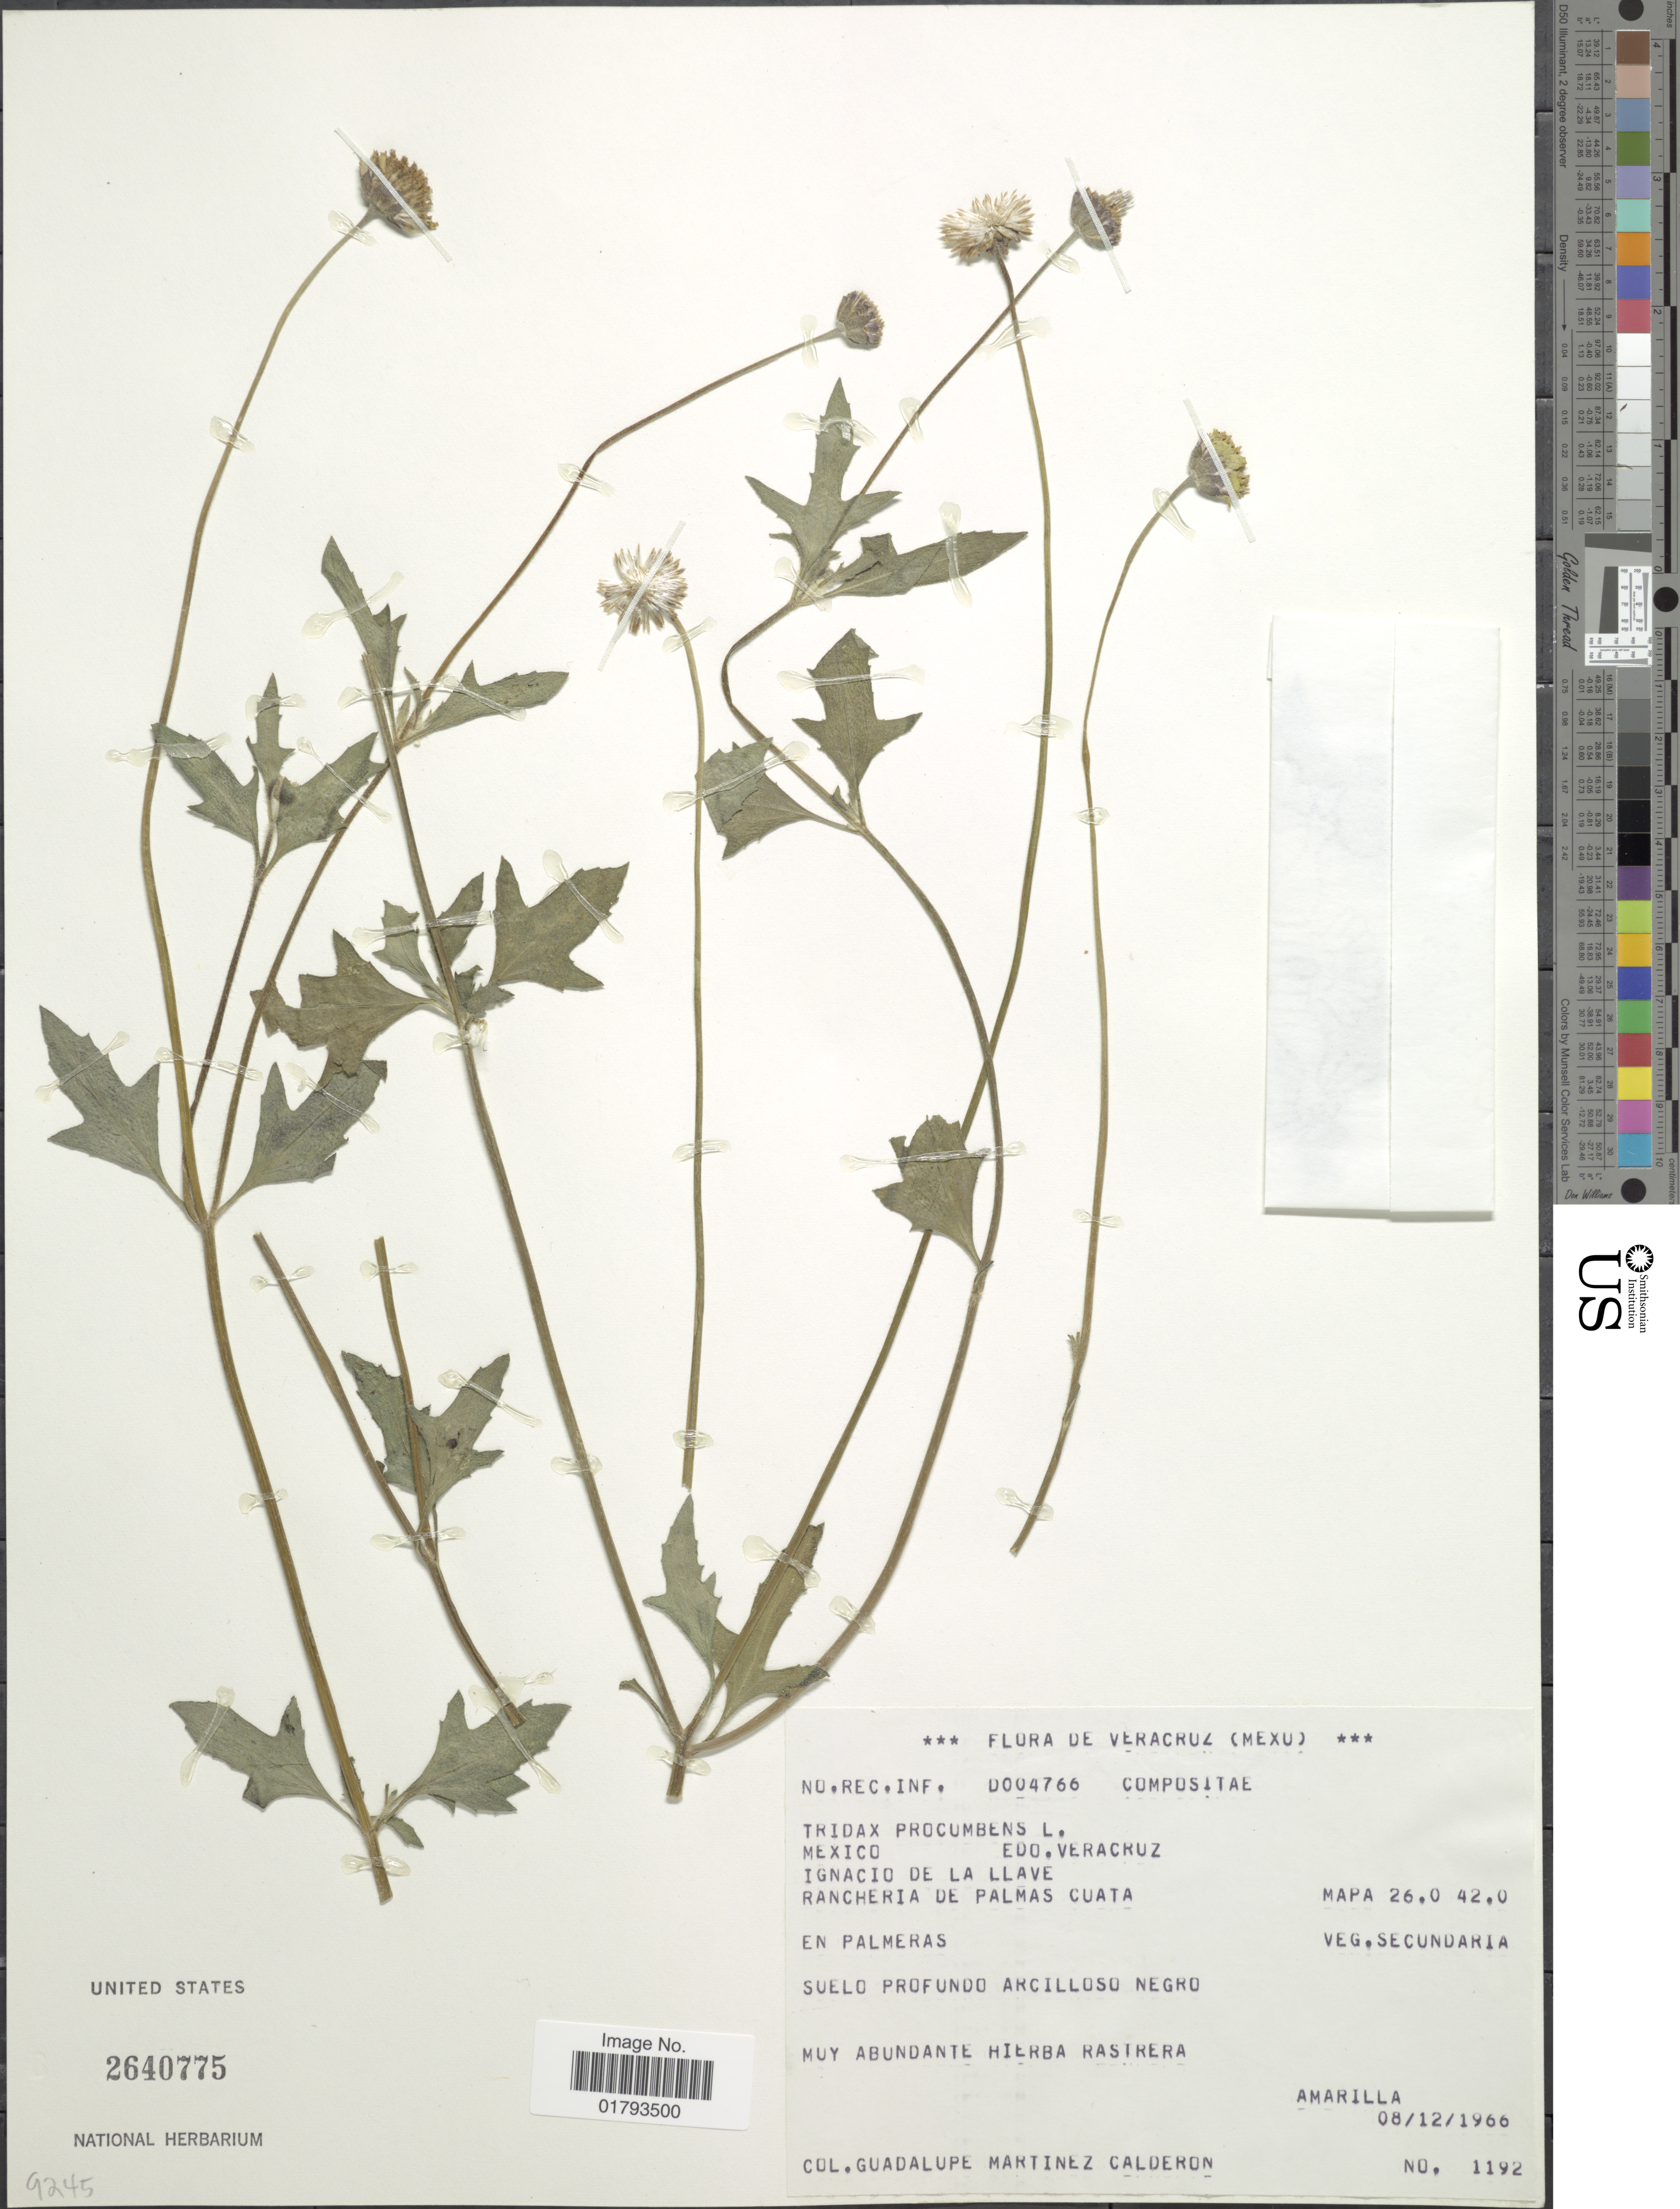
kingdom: Plantae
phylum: Tracheophyta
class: Magnoliopsida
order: Asterales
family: Asteraceae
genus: Tridax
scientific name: Tridax procumbens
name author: L.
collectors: G. Martinez-C.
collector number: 1192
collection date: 1966-12-08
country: Mexico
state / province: Veracruz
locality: Mexico, Edo VeraCruz, Ignacio de la Llave, rancheria de Palmas Cuata.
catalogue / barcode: US 2640775